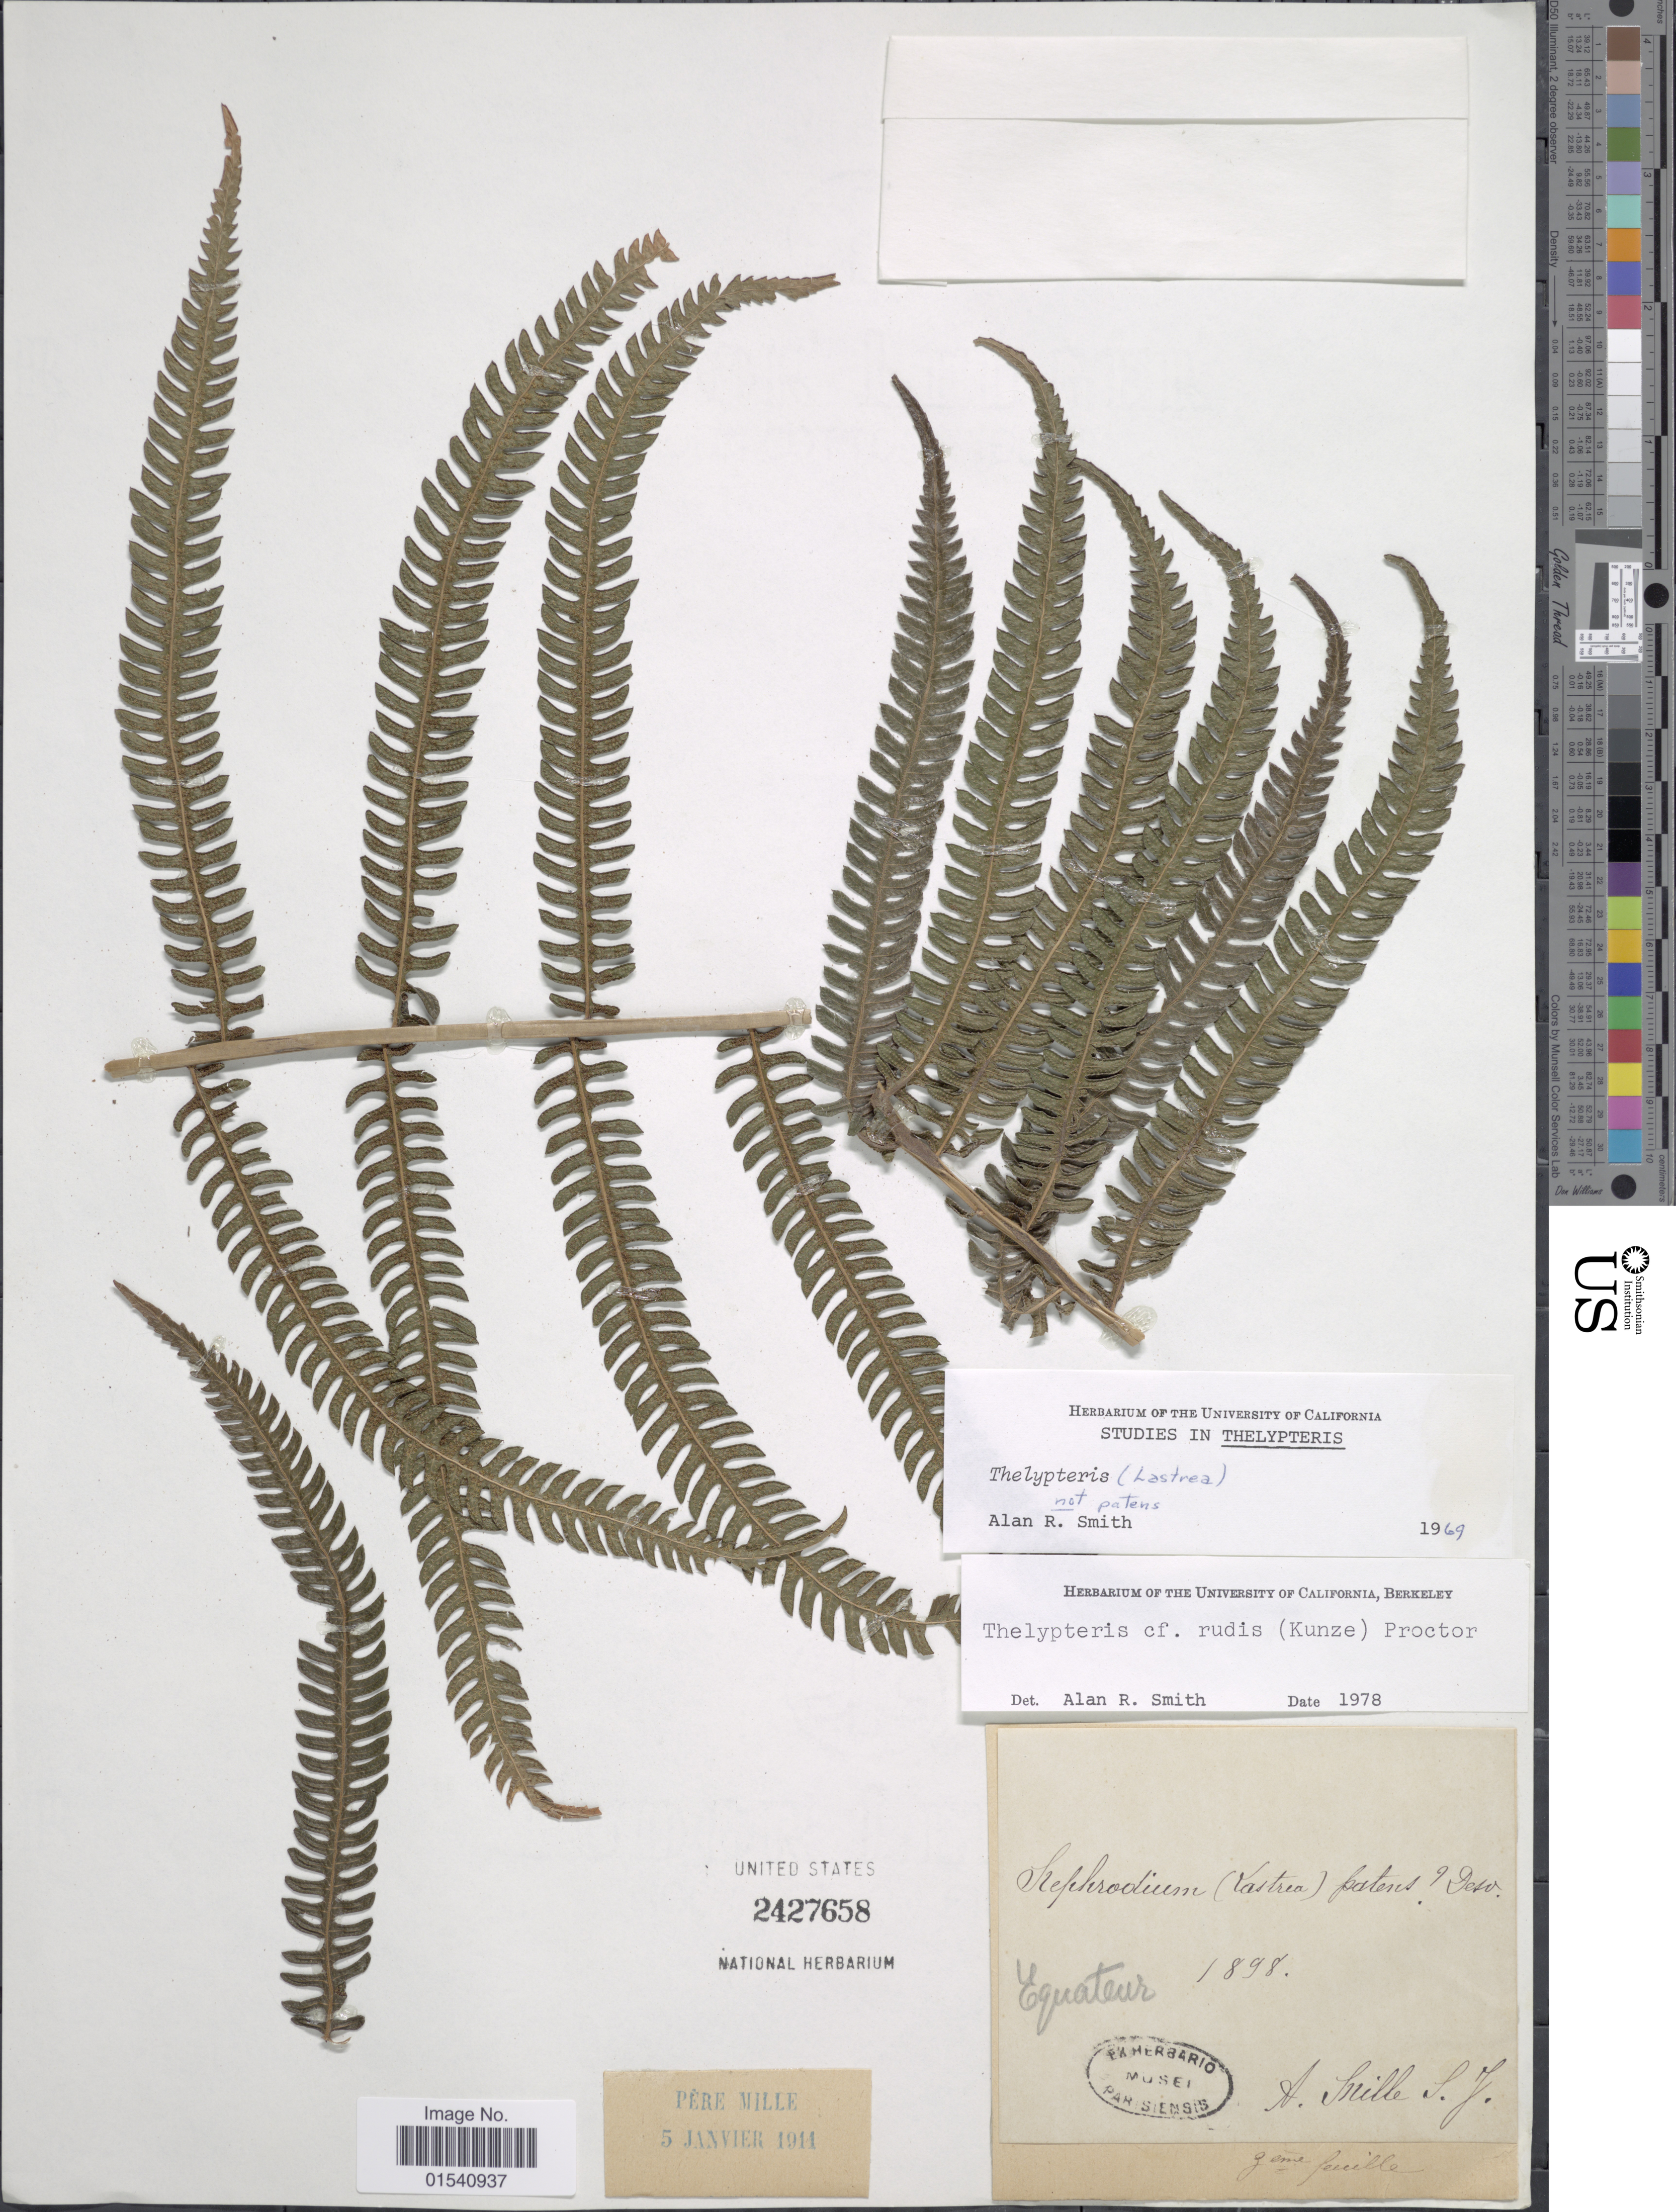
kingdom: Plantae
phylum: Tracheophyta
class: Polypodiopsida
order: Polypodiales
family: Thelypteridaceae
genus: Amauropelta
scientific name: Amauropelta rudis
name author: (Kunze) Pic. Serm.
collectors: A. Mille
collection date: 1898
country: Ecuador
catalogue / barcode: US 2427658